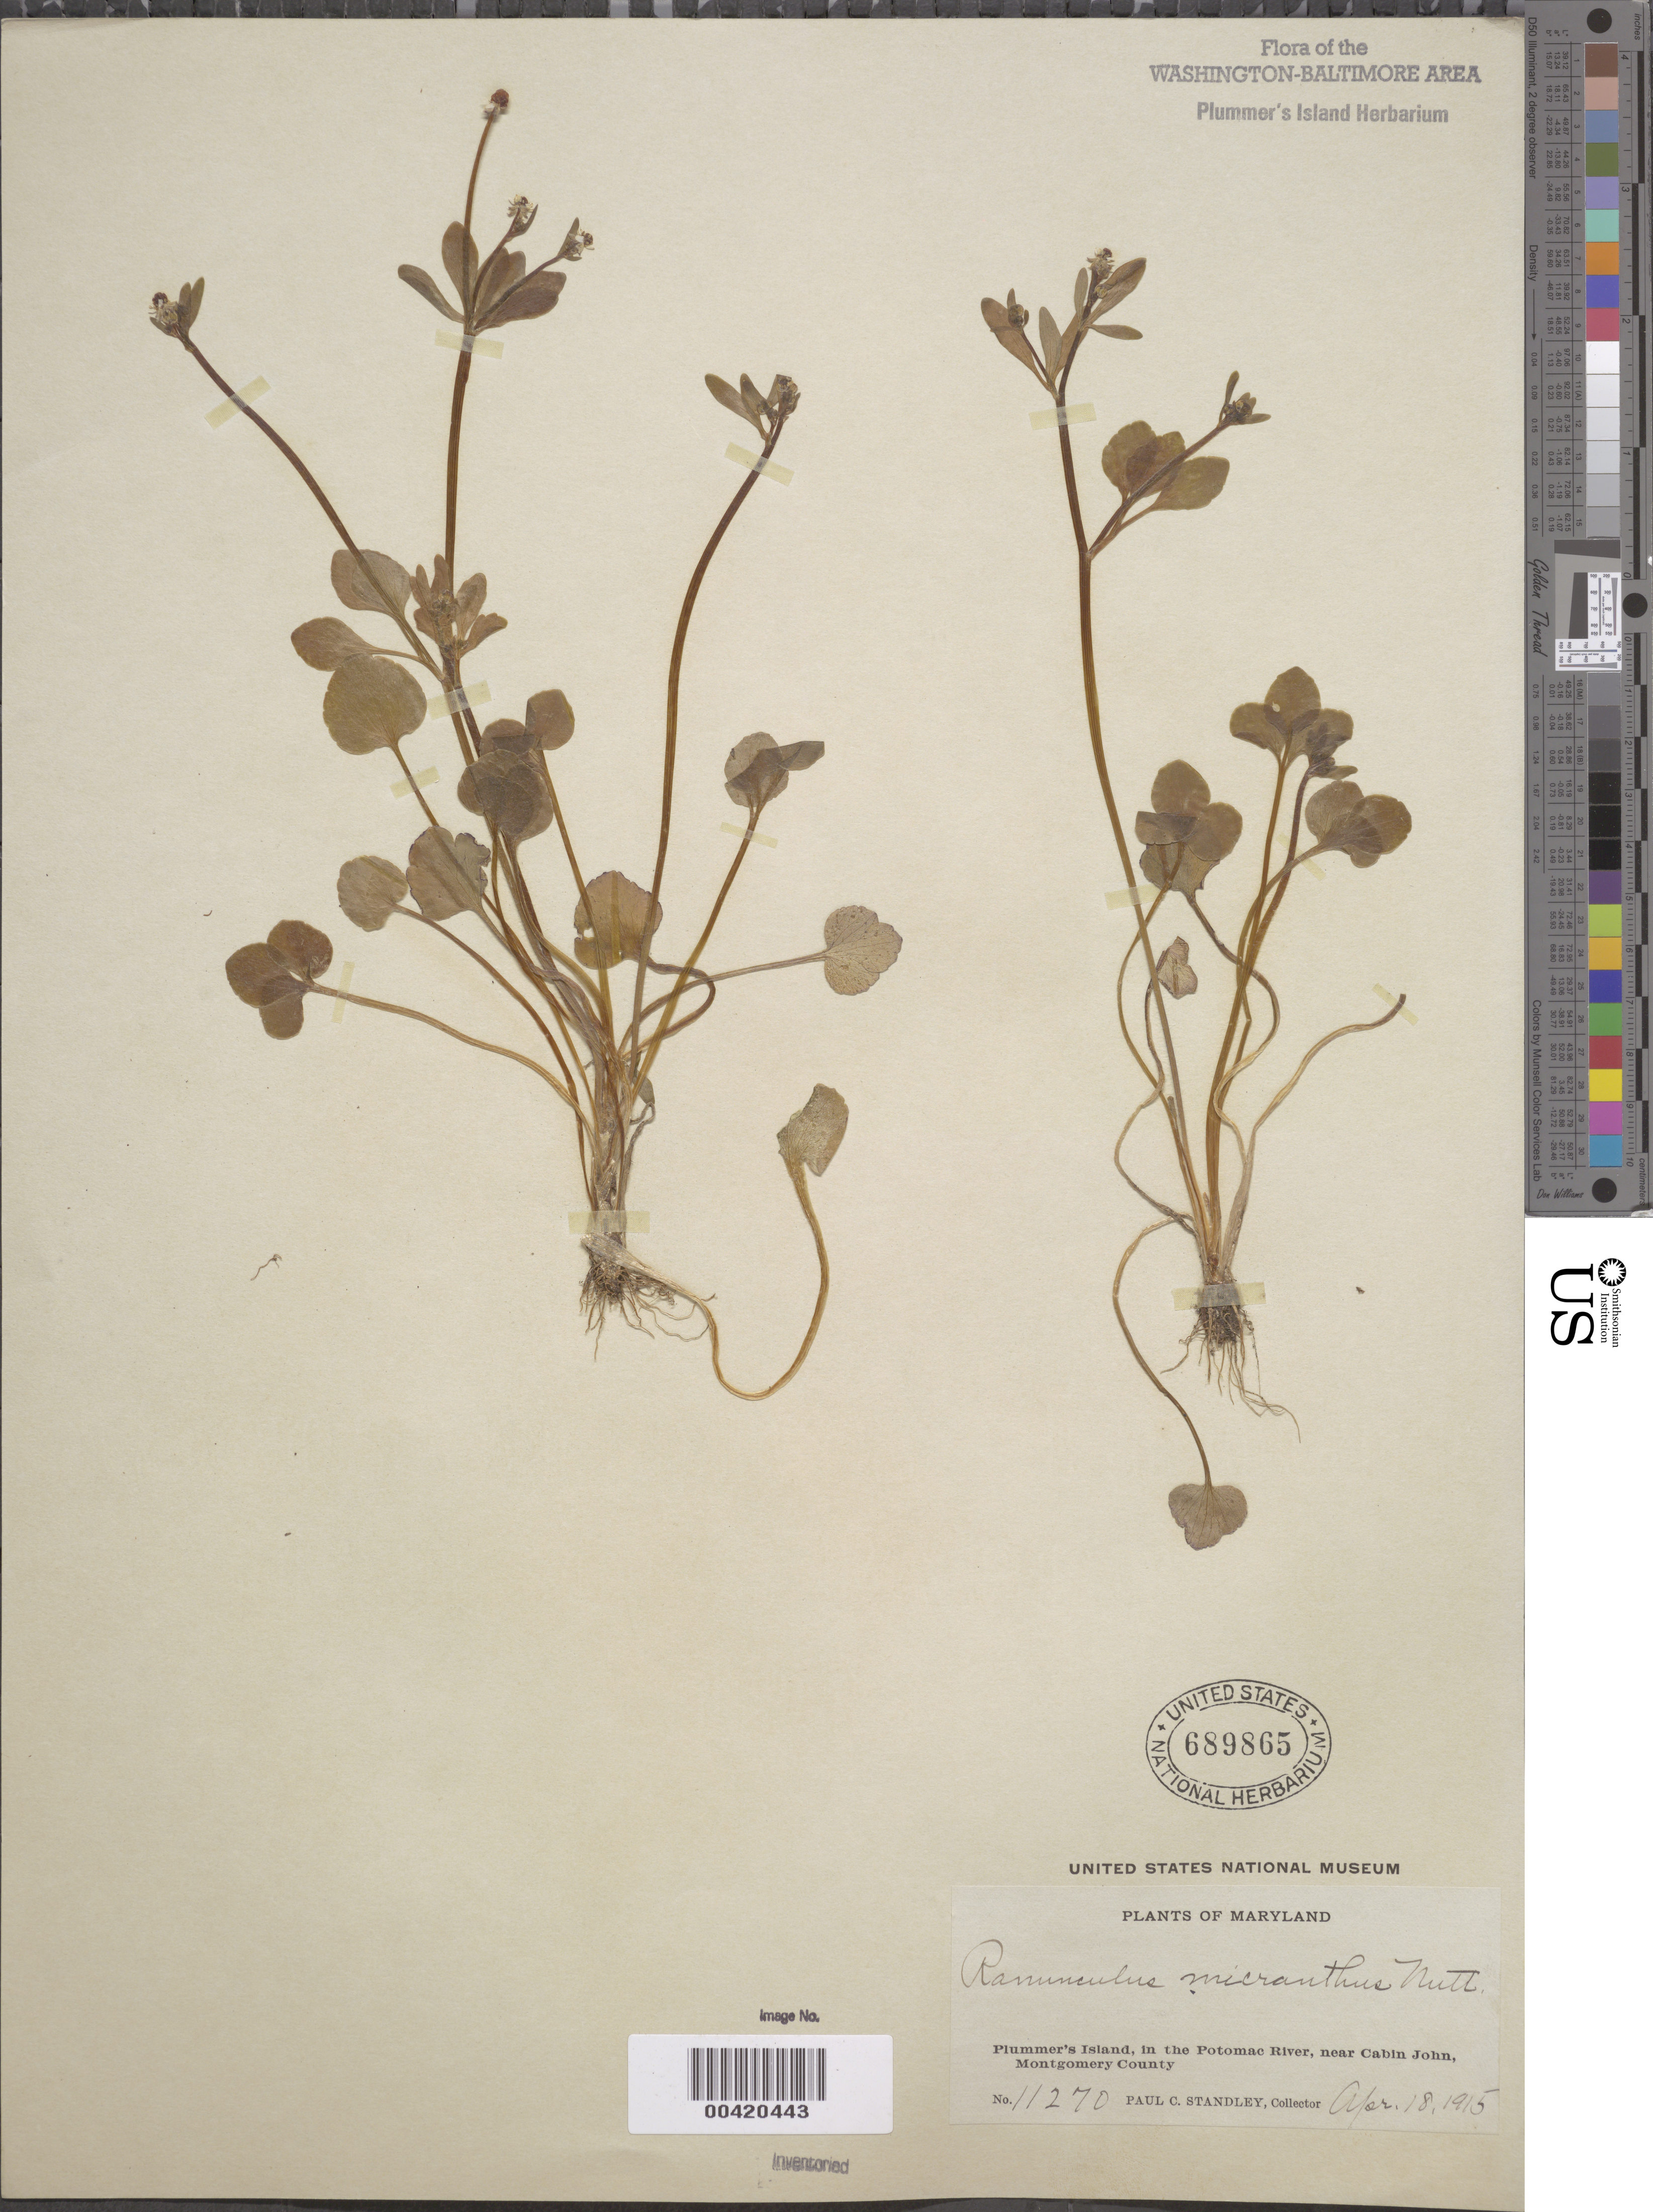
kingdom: Plantae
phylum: Tracheophyta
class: Magnoliopsida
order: Ranunculales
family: Ranunculaceae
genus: Ranunculus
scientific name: Ranunculus micranthus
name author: Nutt.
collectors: P. C. Standley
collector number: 11270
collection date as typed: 18 Apr 1915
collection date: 1915-04-18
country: United States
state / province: Maryland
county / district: Montgomery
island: Plummers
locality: Plummer's Island C. & O. Canal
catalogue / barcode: US 689865